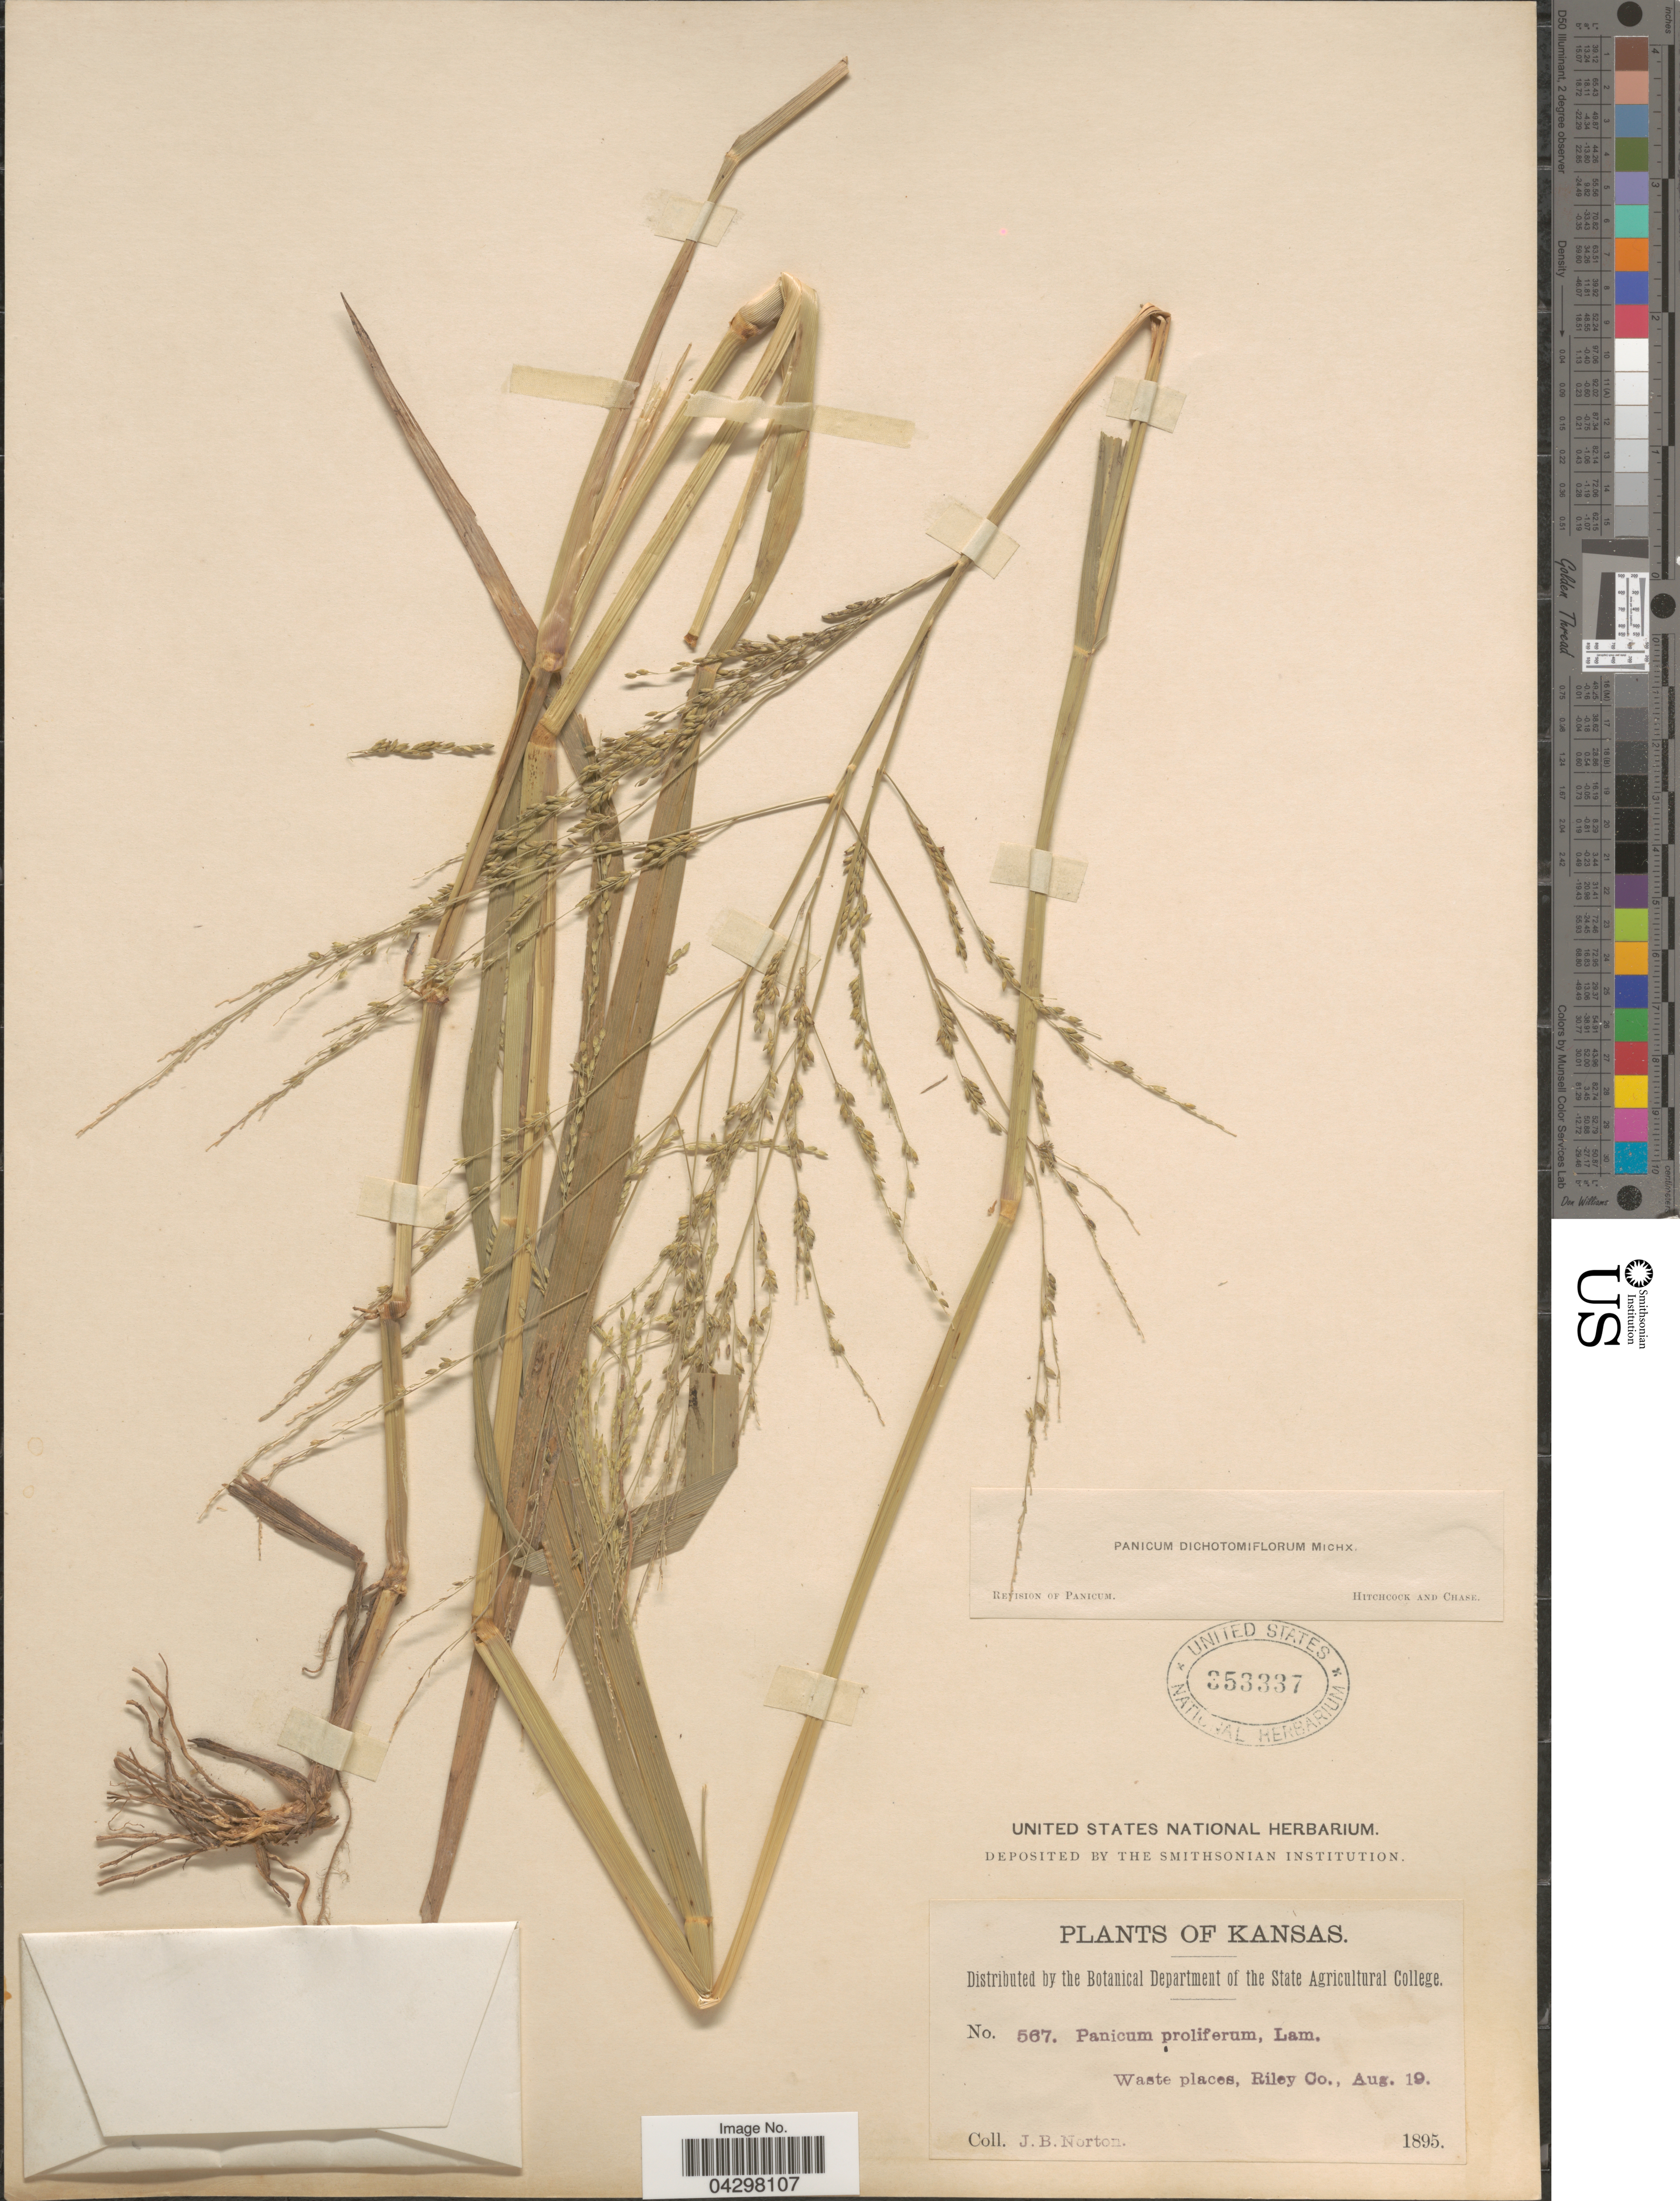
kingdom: Plantae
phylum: Tracheophyta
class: Liliopsida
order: Poales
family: Poaceae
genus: Panicum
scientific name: Panicum dichotomiflorum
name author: Michx.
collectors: J. B. Norton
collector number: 567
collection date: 1895-08-19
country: United States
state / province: Kansas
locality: Waste places, Riley Co.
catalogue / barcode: US 353337